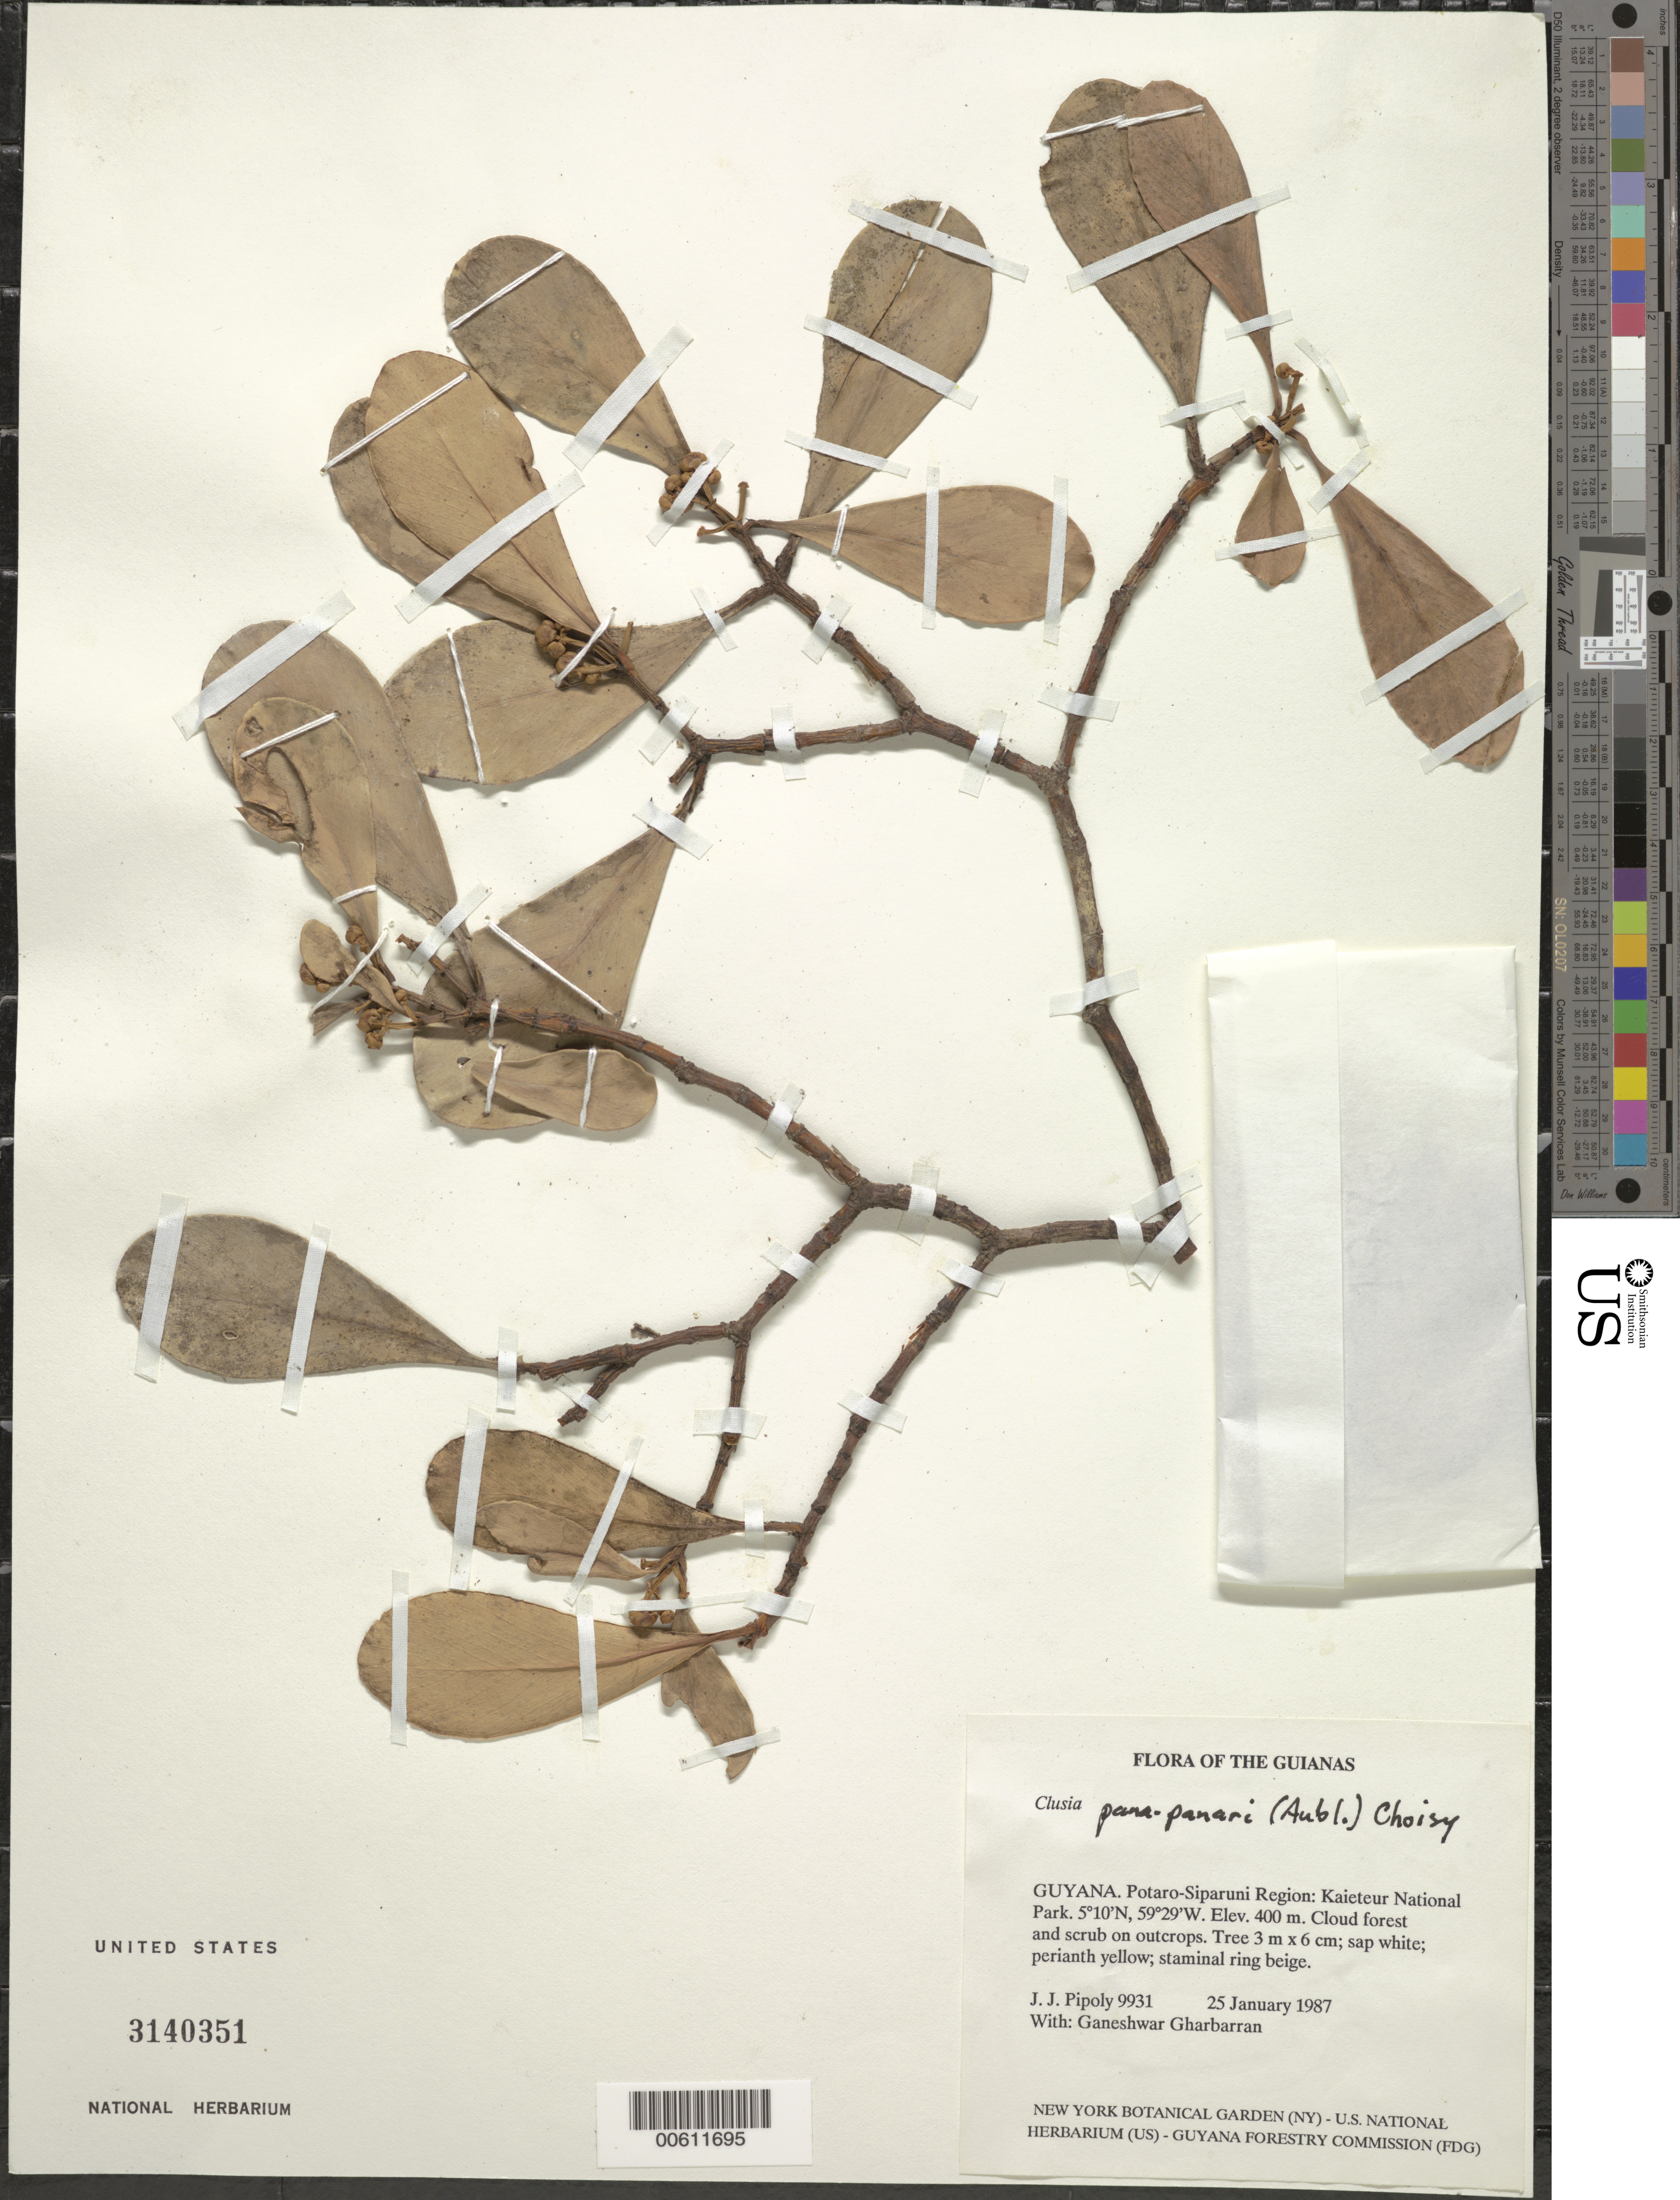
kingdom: Plantae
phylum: Tracheophyta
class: Magnoliopsida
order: Malpighiales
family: Clusiaceae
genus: Clusia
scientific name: Clusia panapanari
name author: (Aubl.) Choisy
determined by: Pipoly, J. J., III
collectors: J. J. Pipoly & G. Gharbarran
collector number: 9931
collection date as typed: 25 January 1987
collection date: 1987-01-25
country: Guyana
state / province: Potaro-Siparuni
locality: Kaieteur National Park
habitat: Cloud forest and scrub on outcrops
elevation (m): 400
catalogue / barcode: US 3140351